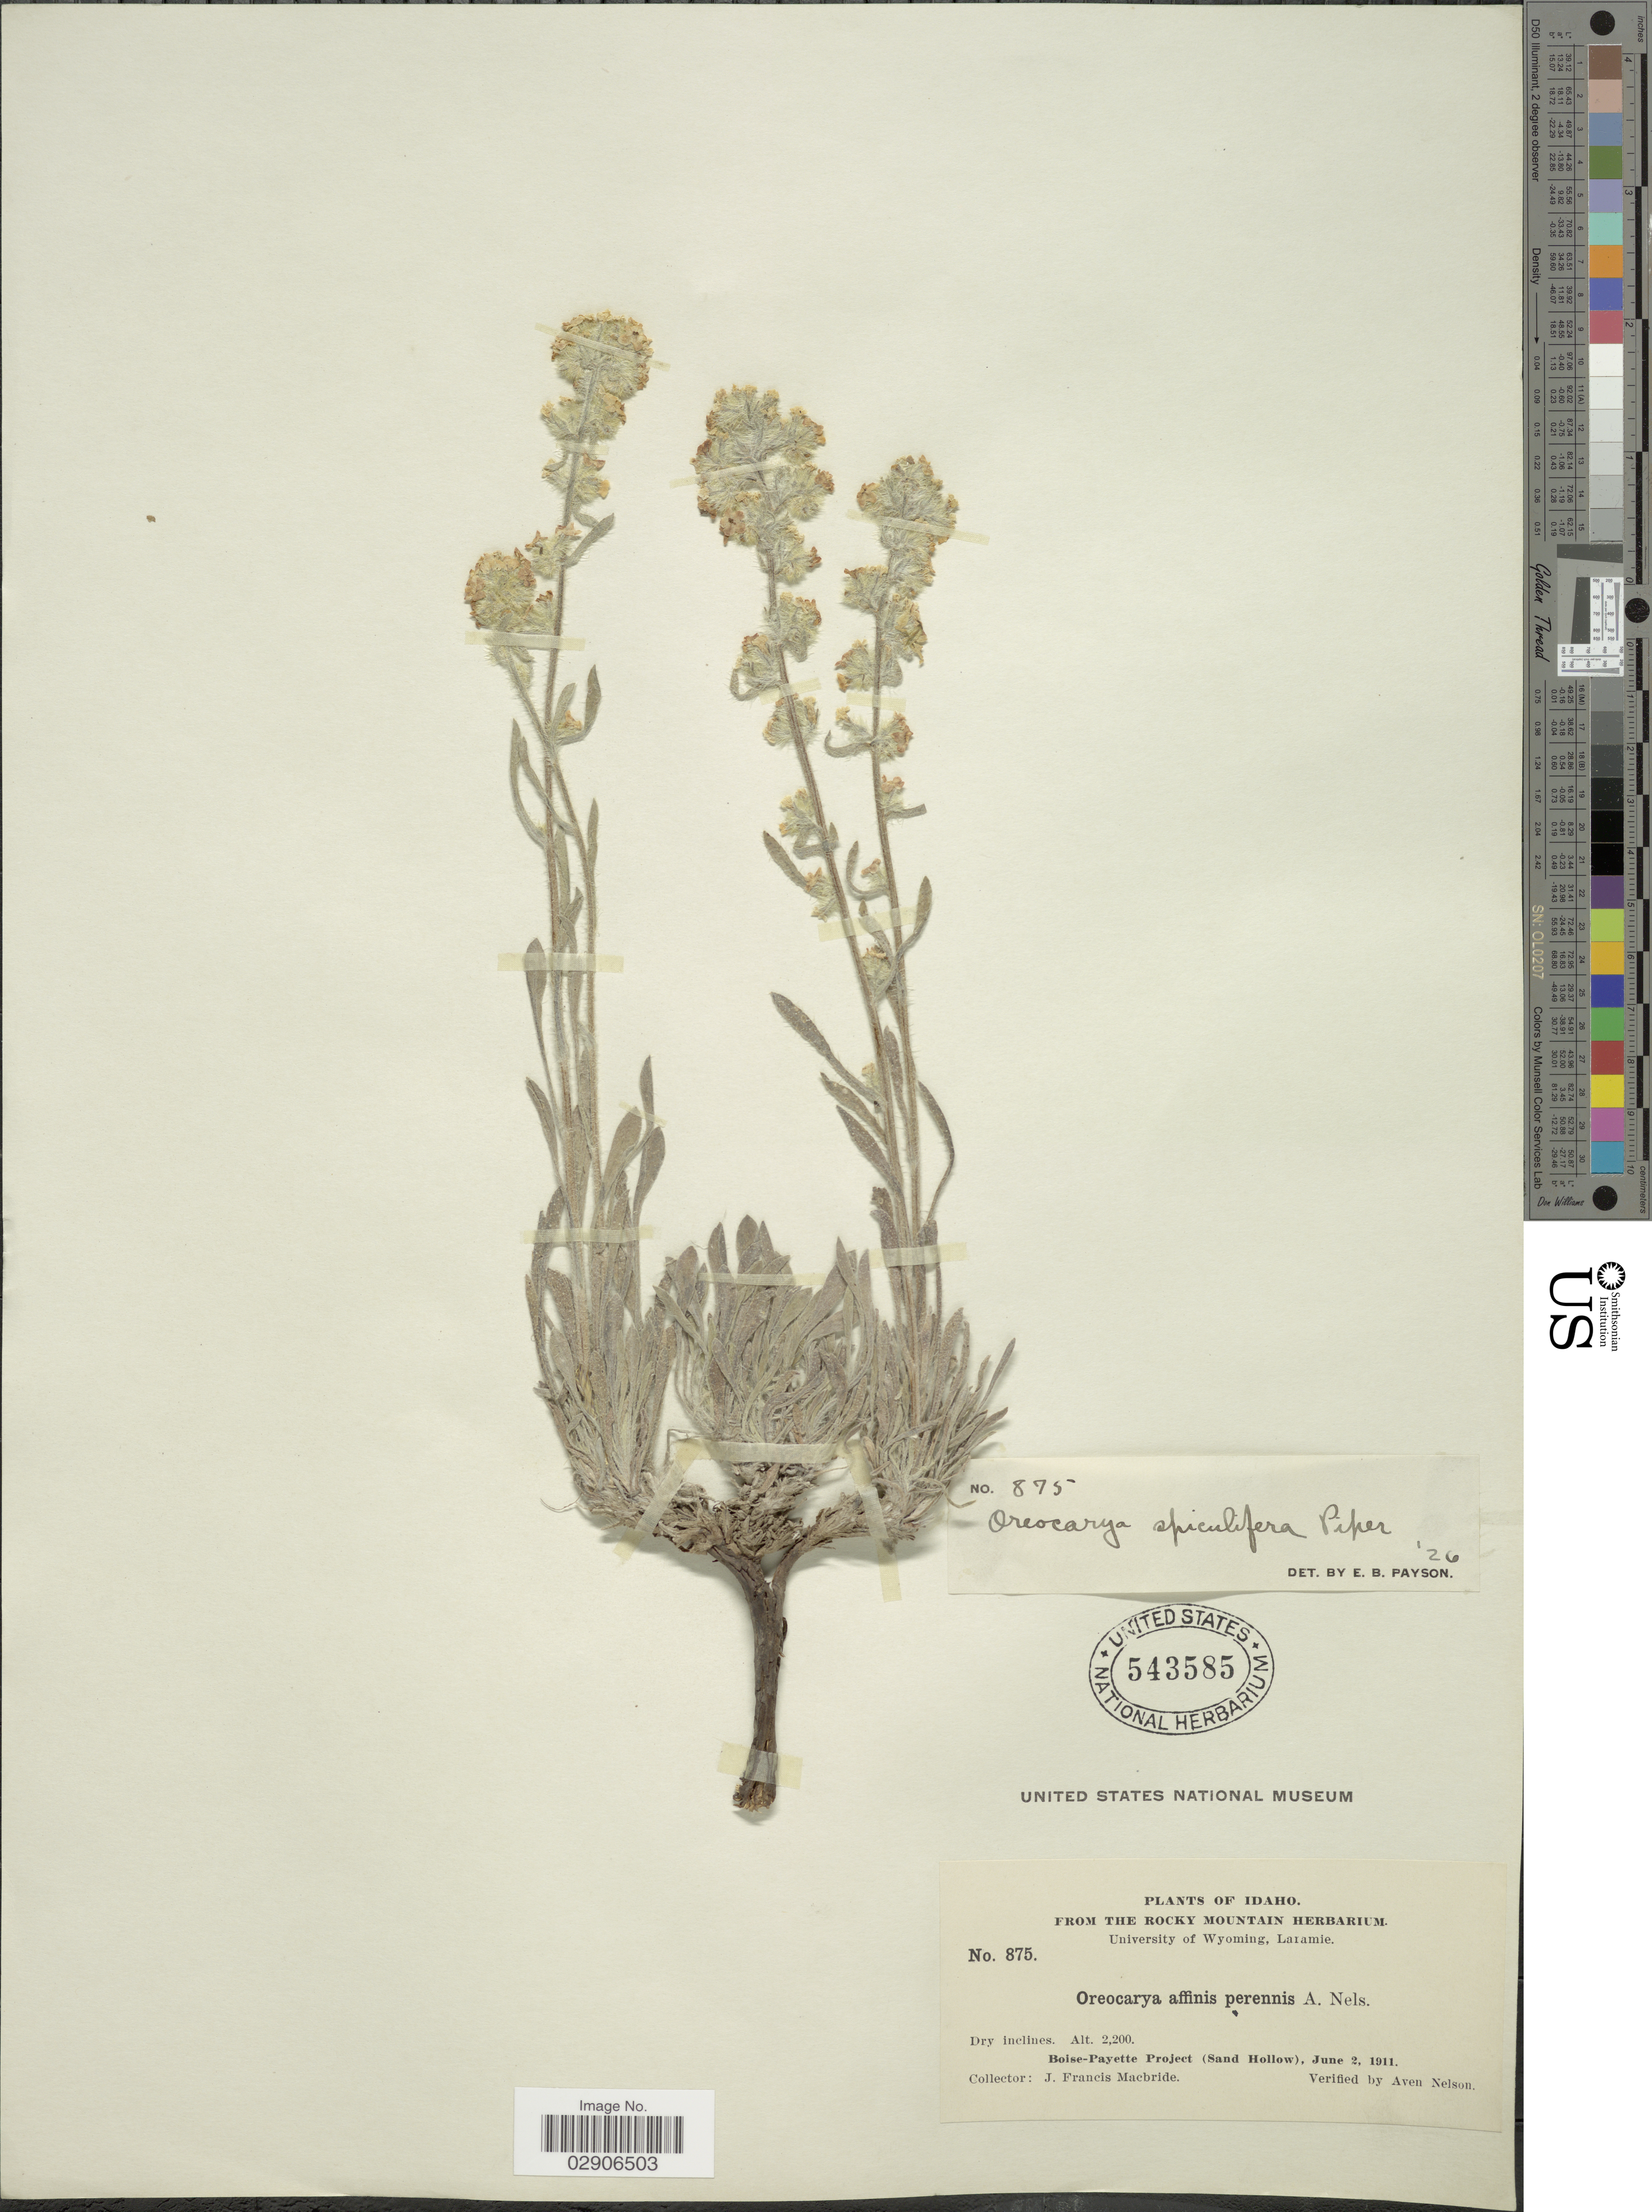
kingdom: Plantae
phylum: Tracheophyta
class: Magnoliopsida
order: Boraginales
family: Boraginaceae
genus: Oreocarya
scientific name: Oreocarya spiculifera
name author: Piper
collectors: J. F. Macbride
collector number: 875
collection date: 1911-06-02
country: United States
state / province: Idaho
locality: Boise-Payette Project (Sand Hollow).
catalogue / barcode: US 543585